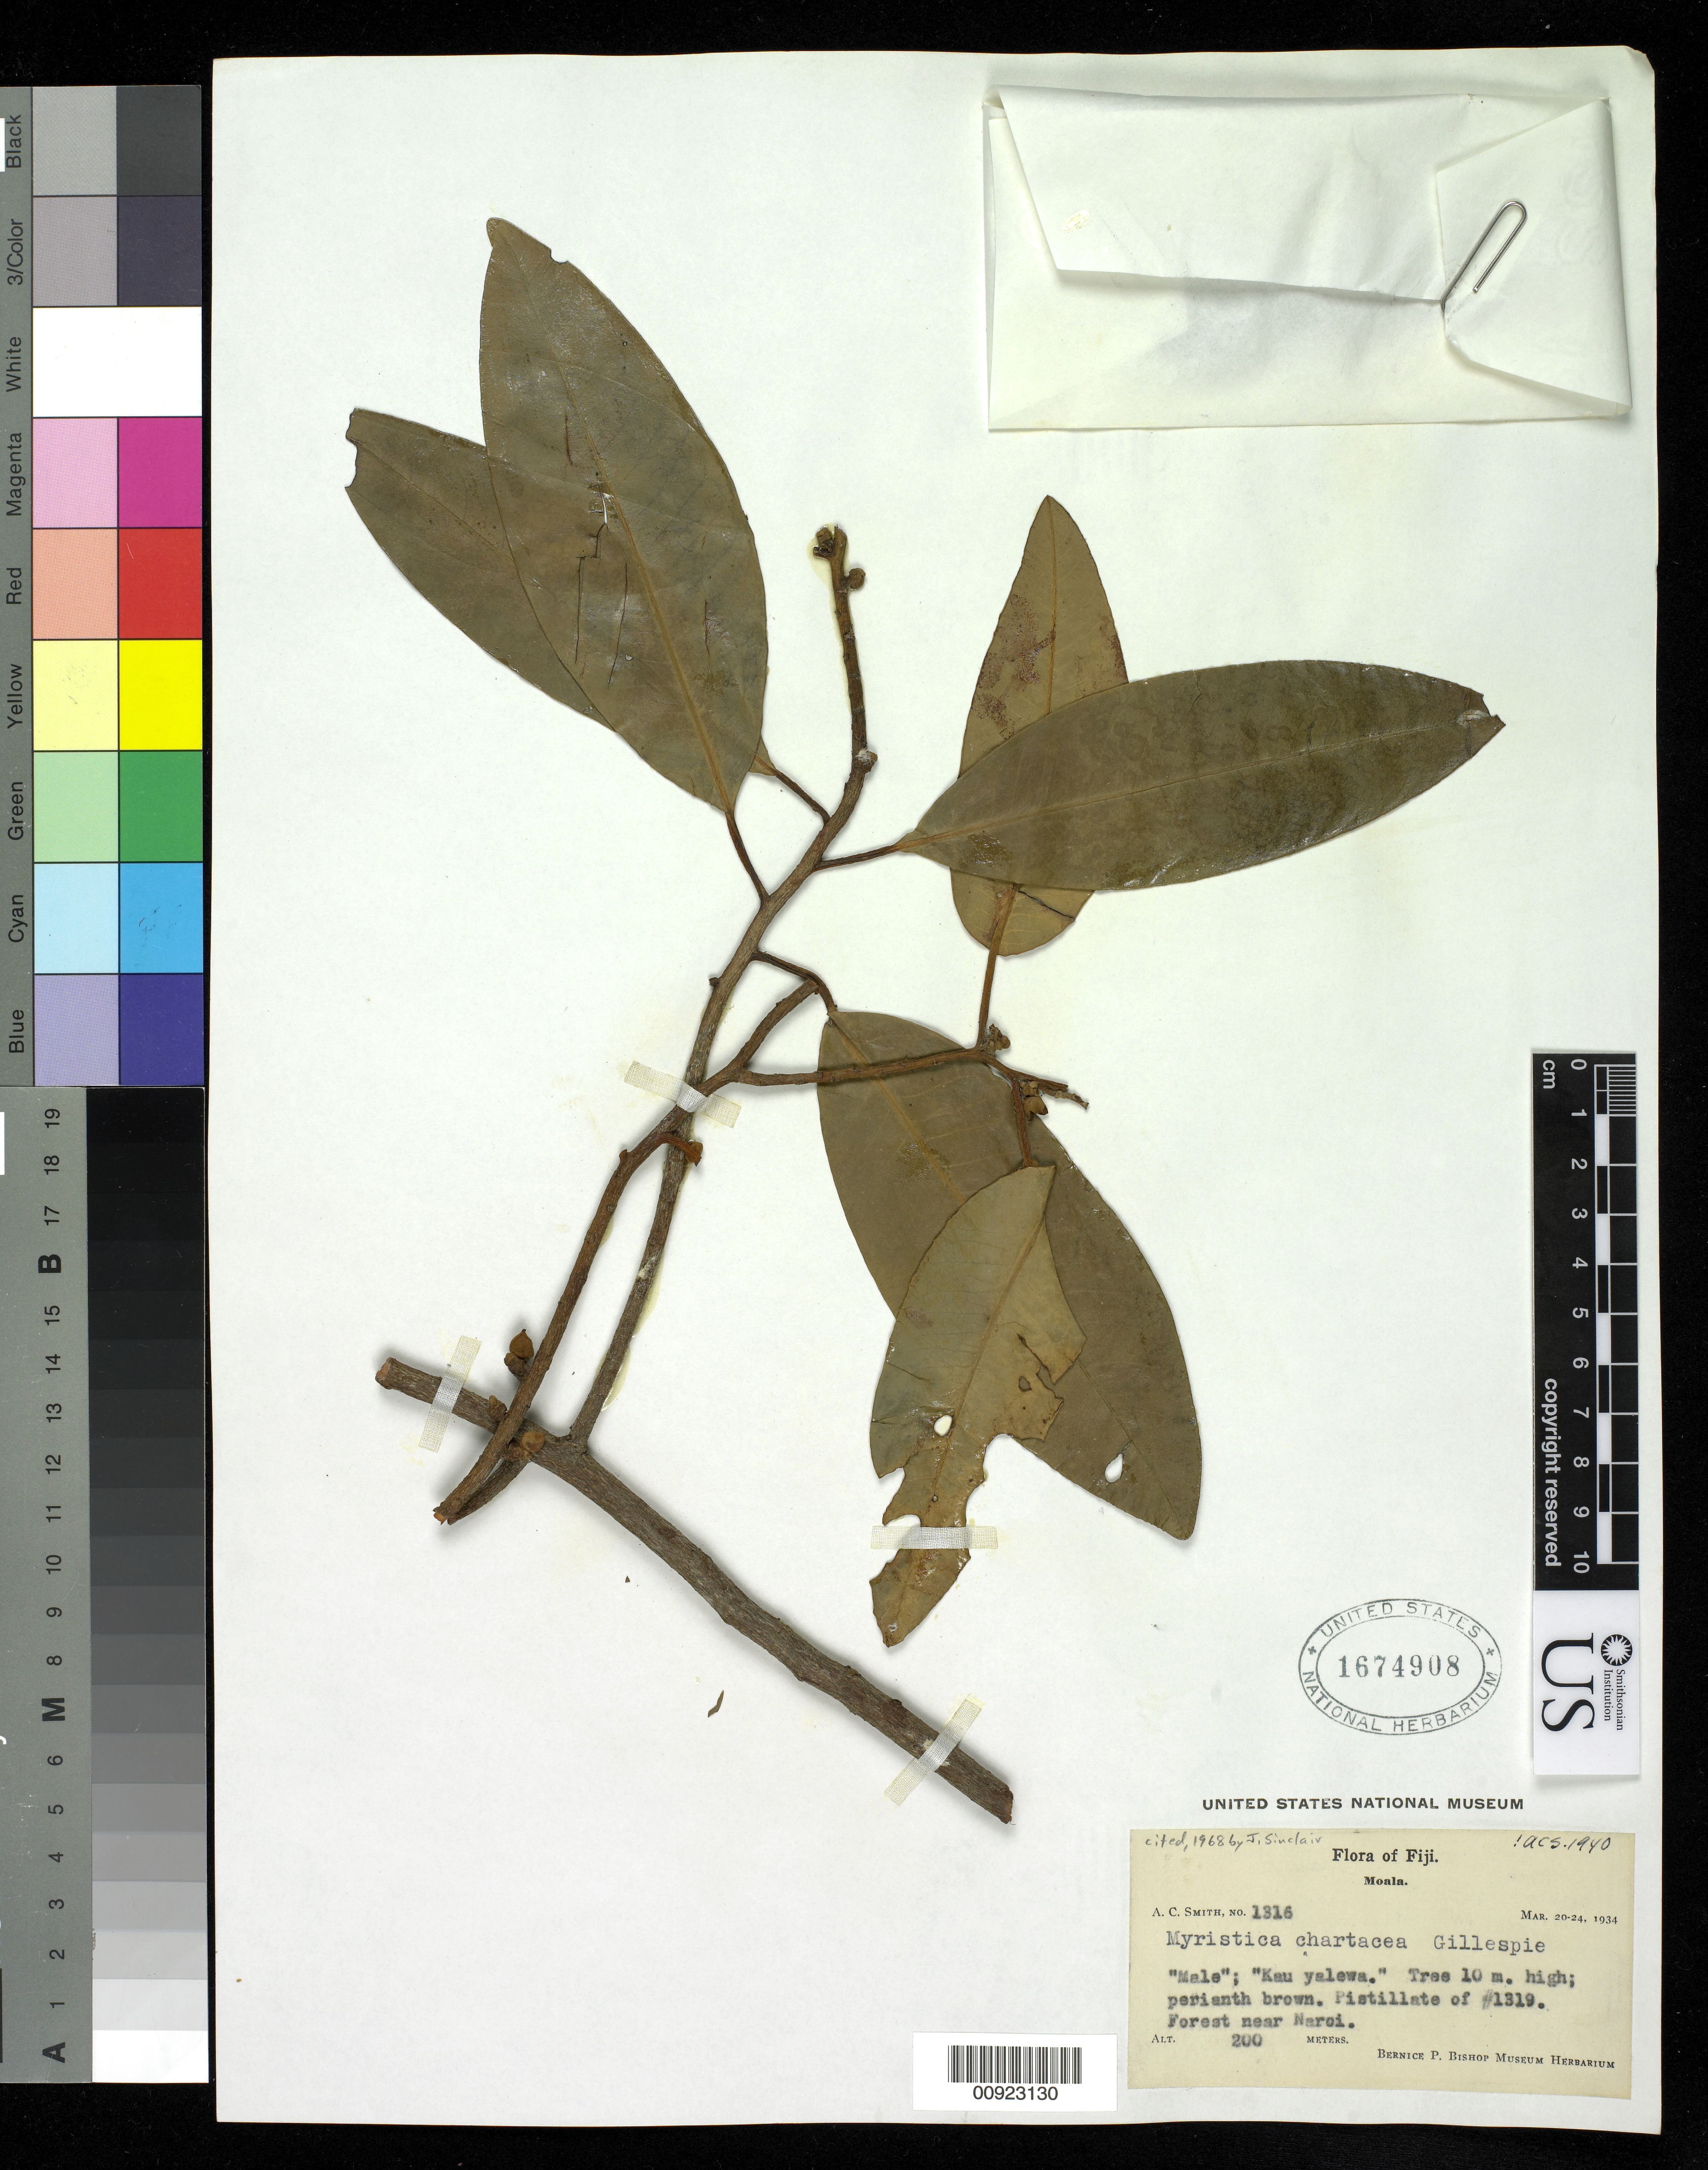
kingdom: Plantae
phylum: Tracheophyta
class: Magnoliopsida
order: Magnoliales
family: Myristicaceae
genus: Myristica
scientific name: Myristica chartacea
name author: Gillespie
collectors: A. C. Smith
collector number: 1316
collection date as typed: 20 Mar 1934 to 24 Mar 1934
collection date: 1934-03-20/1934-03-24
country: Fiji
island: Moala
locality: Forest near Naroi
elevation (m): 200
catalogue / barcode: US 1674908